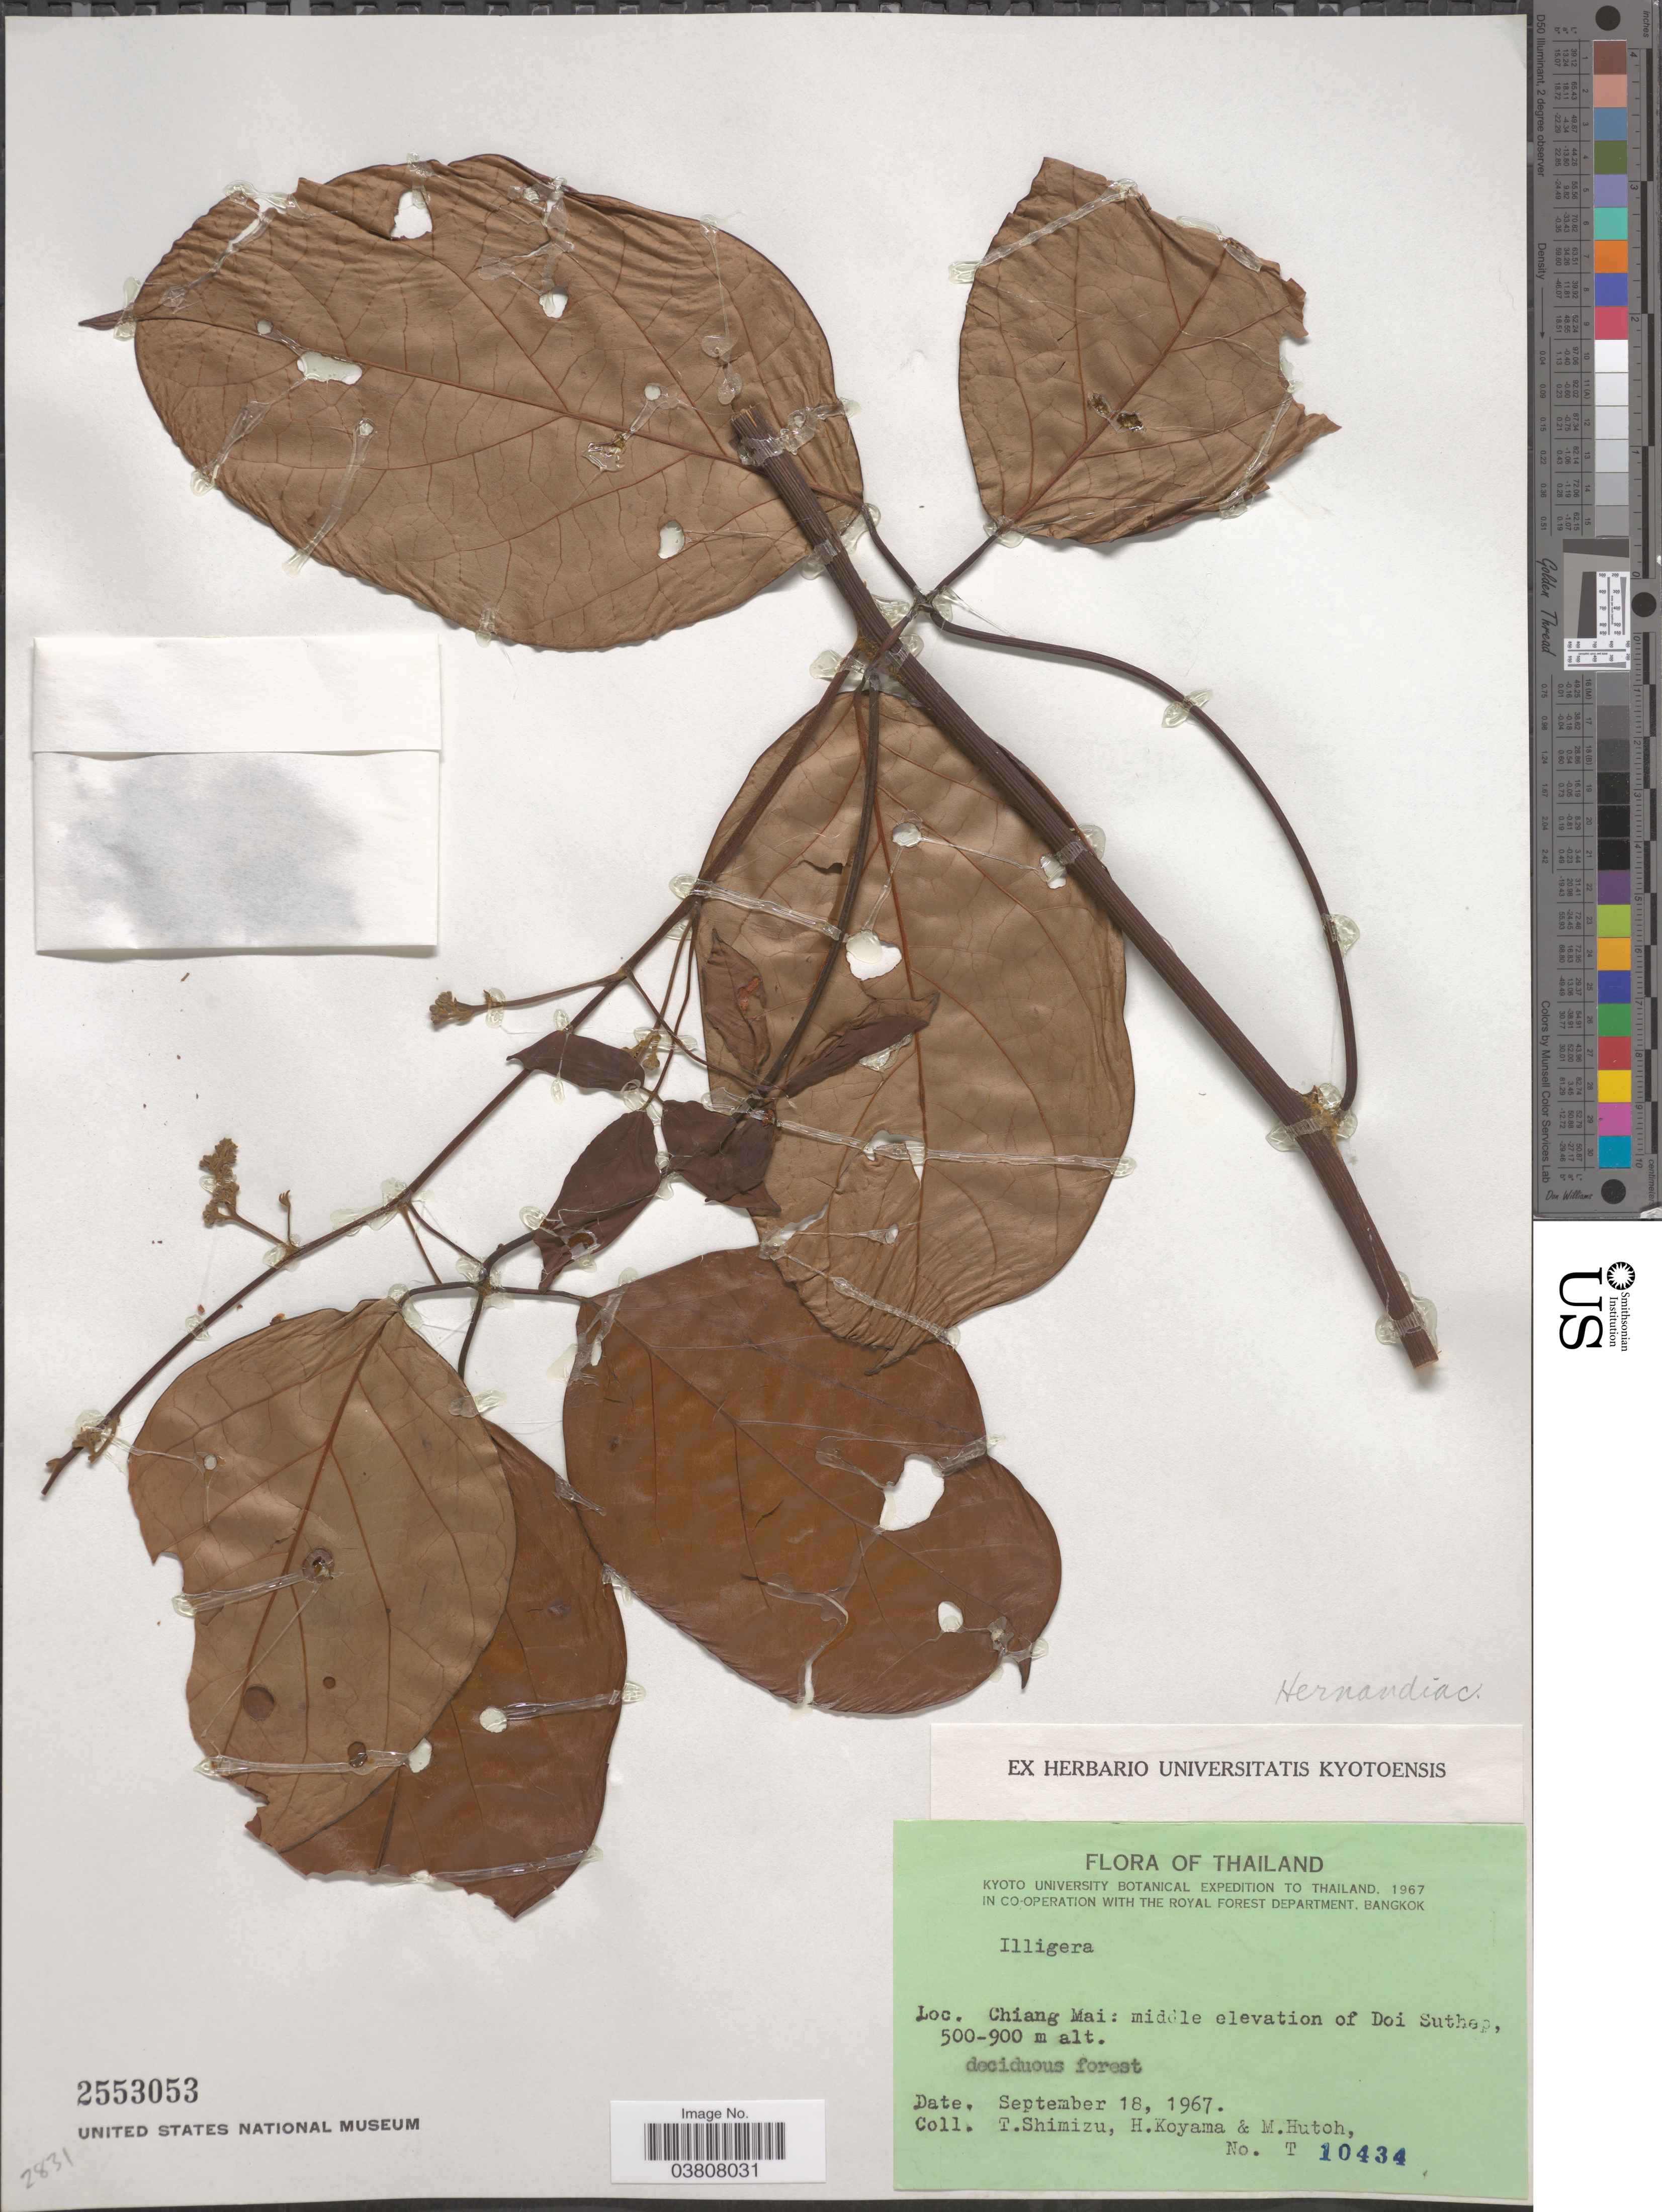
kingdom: Plantae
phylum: Tracheophyta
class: Magnoliopsida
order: Laurales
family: Hernandiaceae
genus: Illigera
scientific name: Illigera sp.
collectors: T. Shimizu, H. Koyama & M. Hutoh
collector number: T10434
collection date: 1967-09-18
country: Thailand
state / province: Chiang Mai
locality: Middle elevation of Doi Suthep.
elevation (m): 500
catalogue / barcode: US 2553053